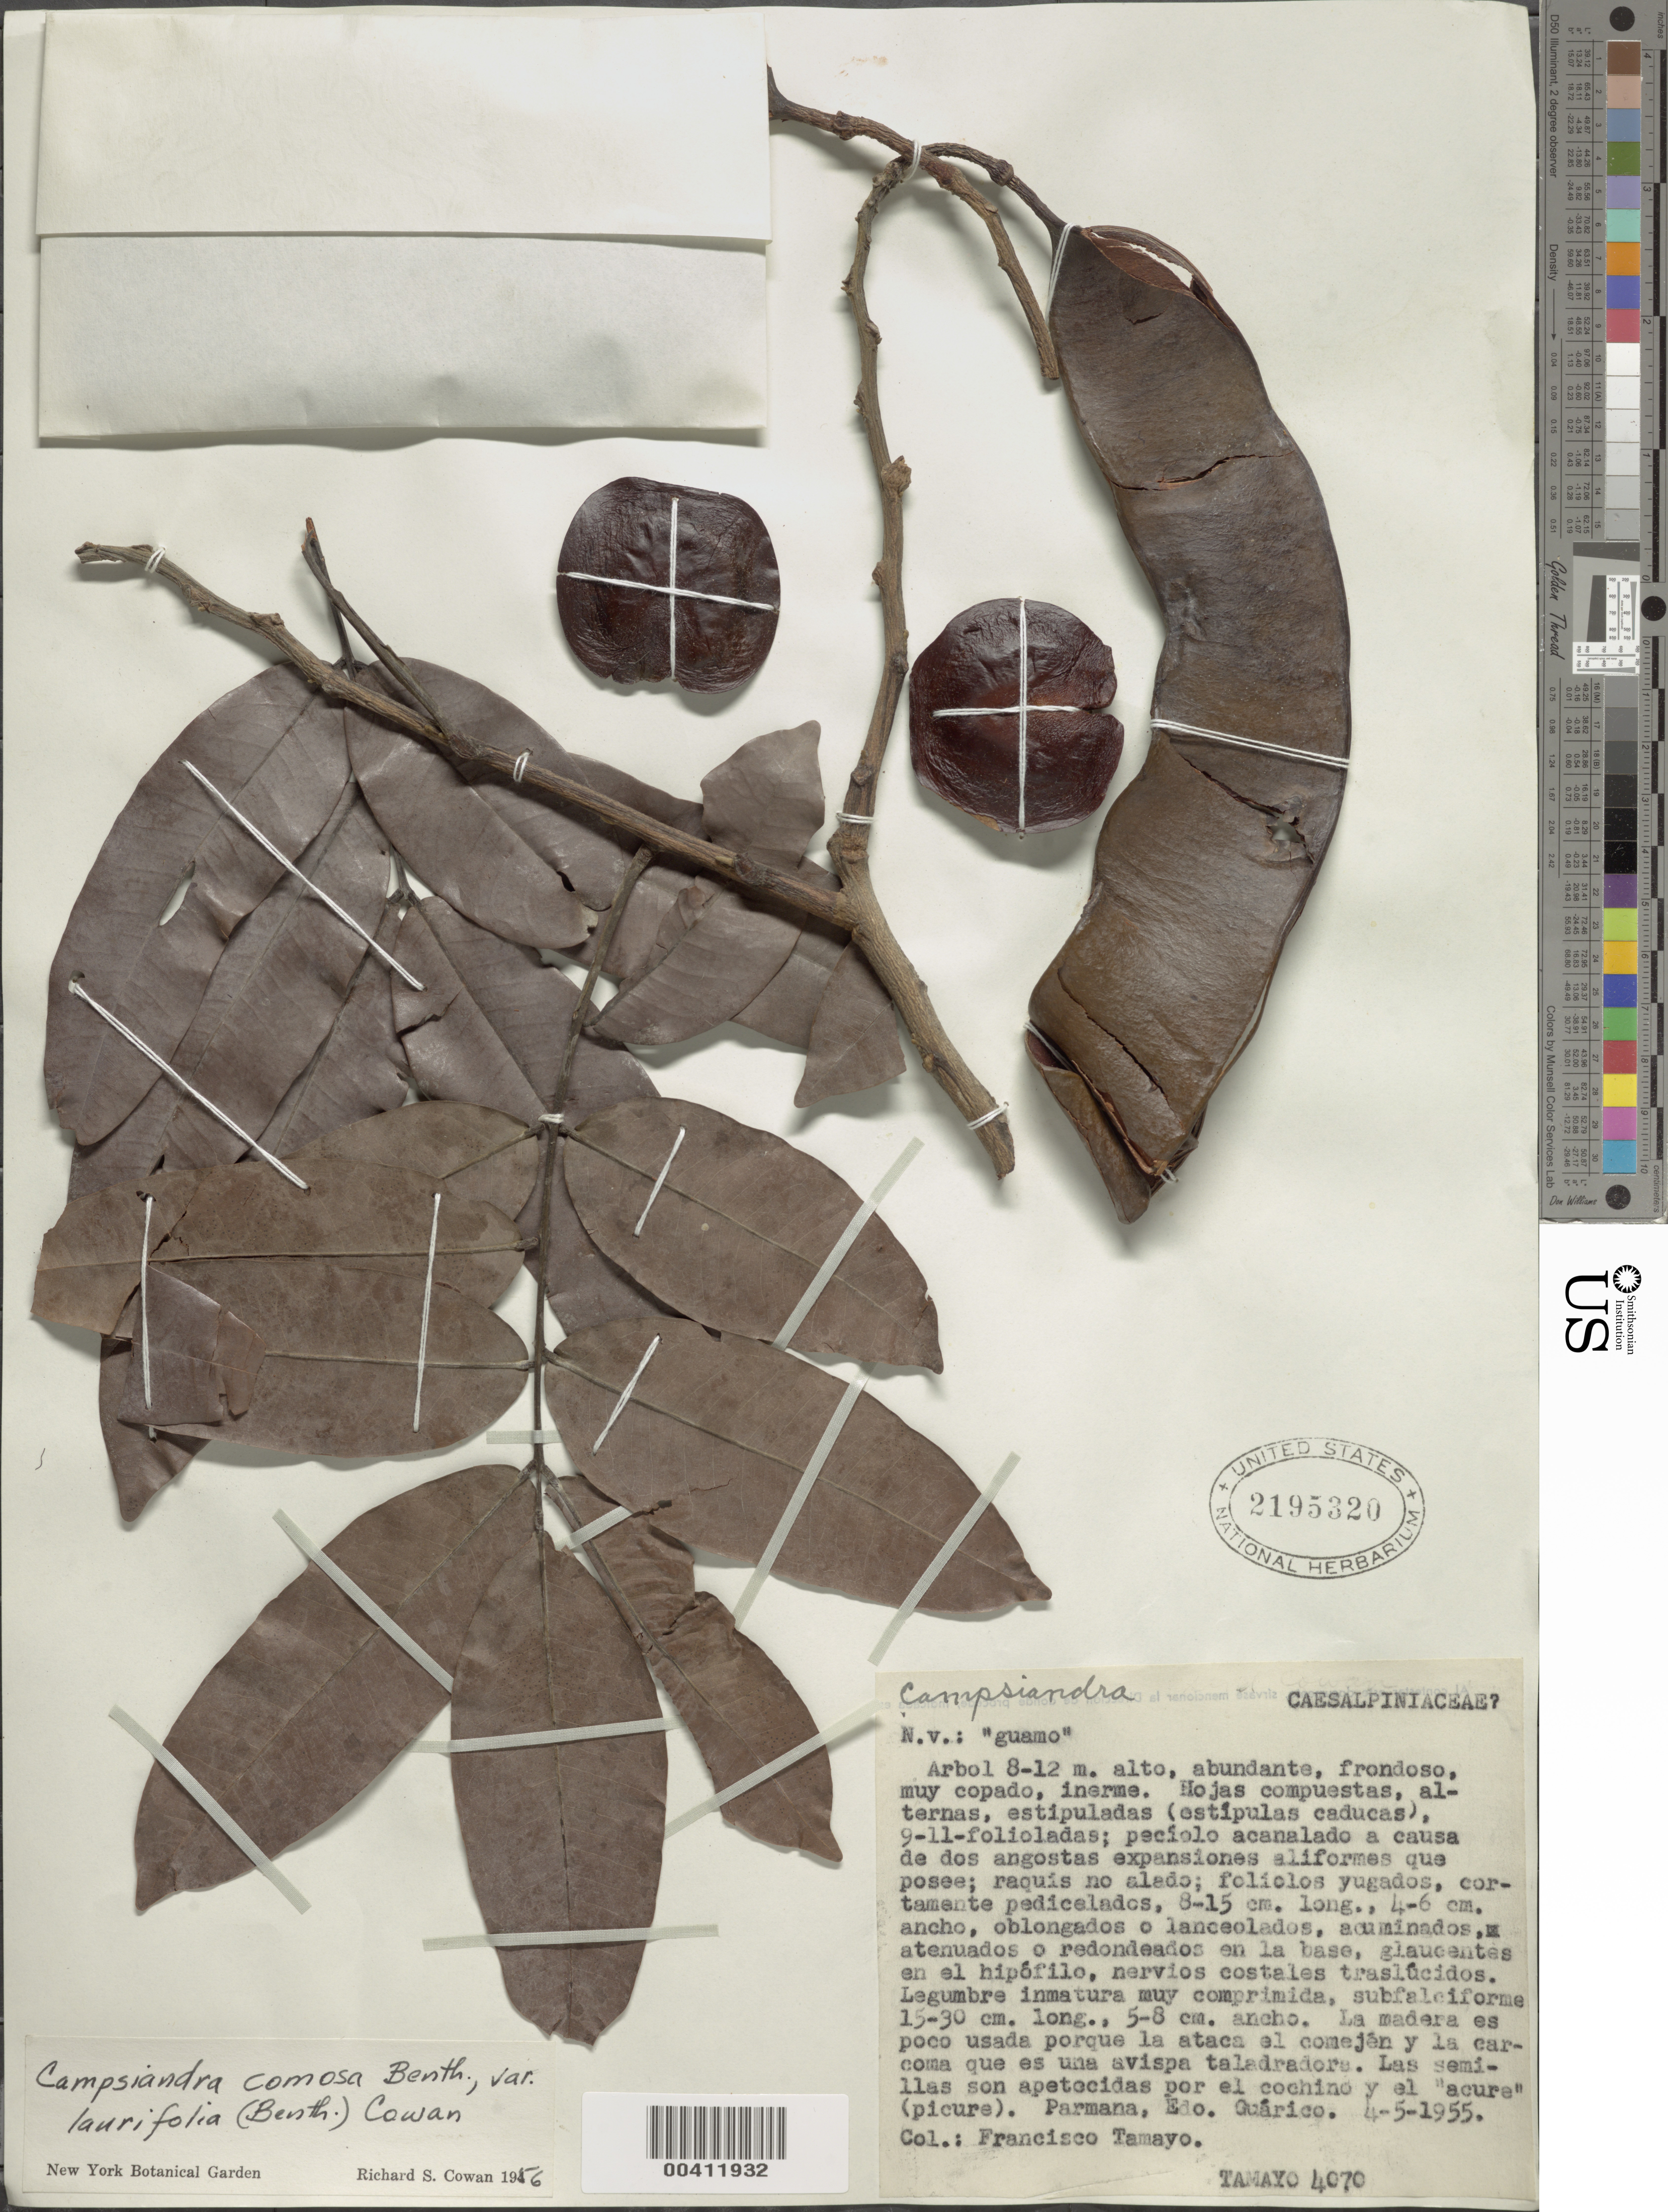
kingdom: Plantae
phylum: Tracheophyta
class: Magnoliopsida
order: Fabales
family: Fabaceae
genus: Campsiandra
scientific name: Campsiandra comosa var. laurifolia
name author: (Benth.) R.S. Cowan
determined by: Cowan, R. S.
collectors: F. Tamayo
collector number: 4070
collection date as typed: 04 May 1955 or 05 Apr 1955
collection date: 1955-04-05 or 1955-05-04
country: Venezuela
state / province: Guárico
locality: Parmana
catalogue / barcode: US 2195320